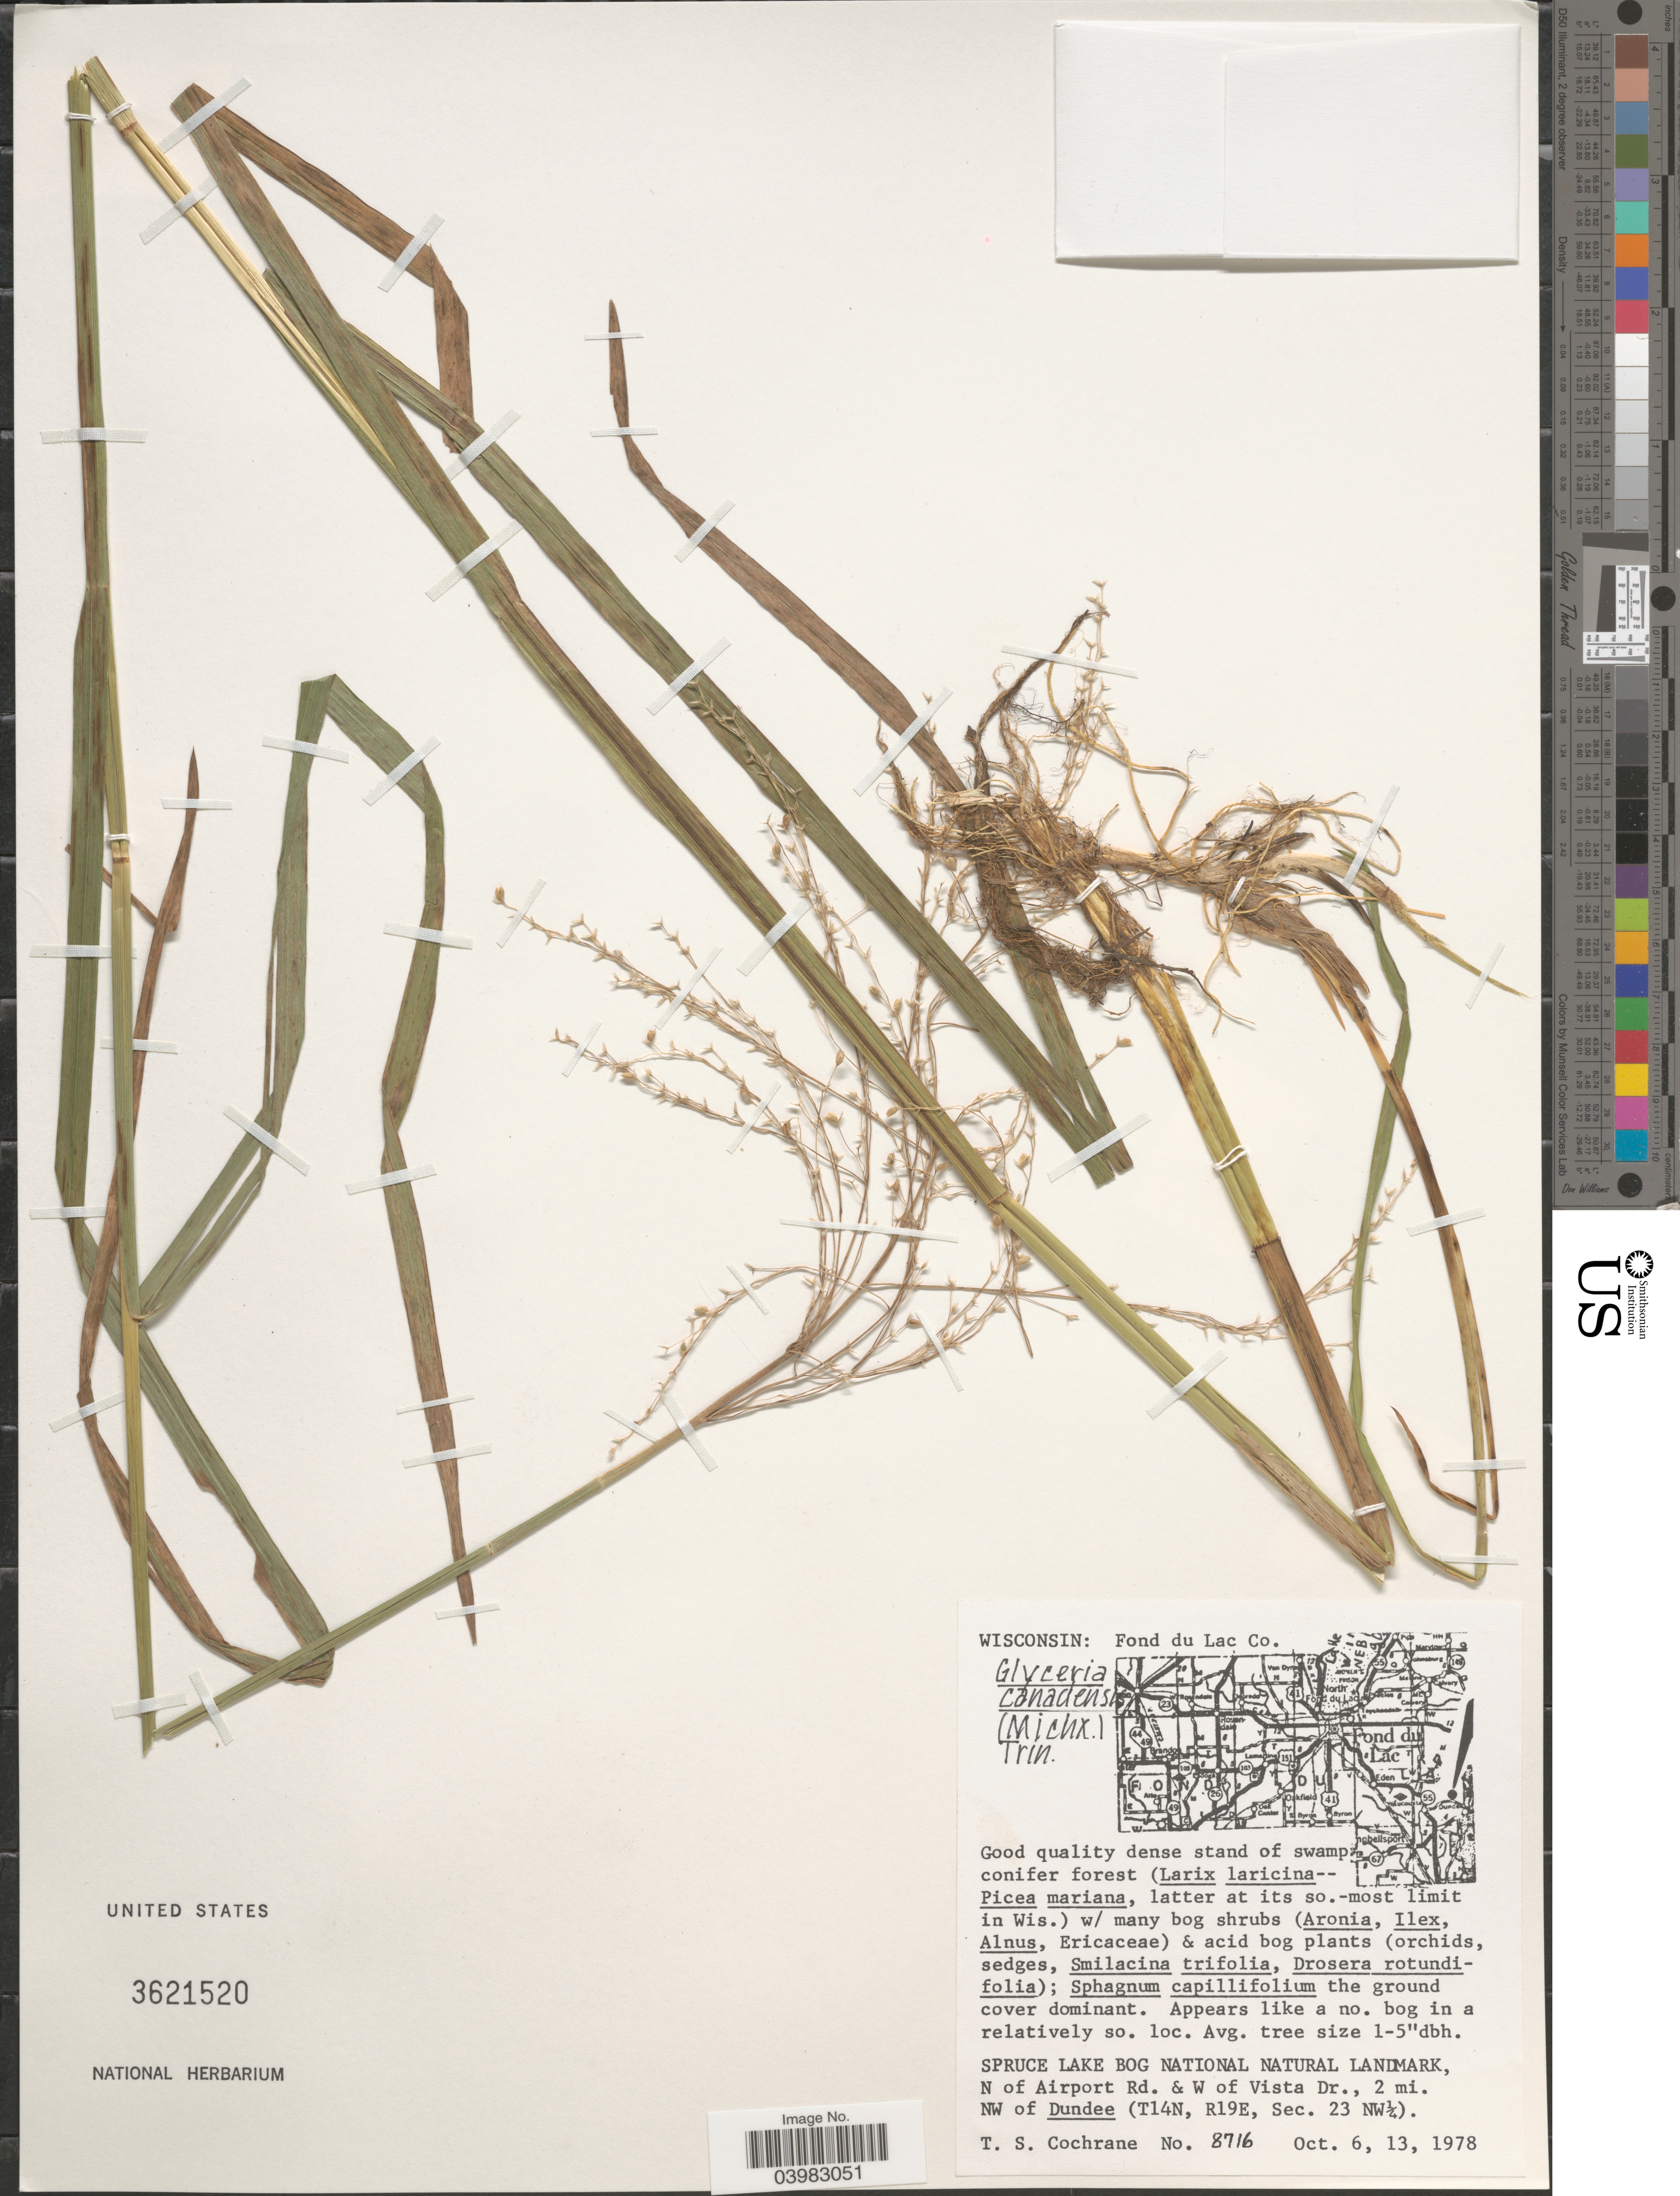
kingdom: Plantae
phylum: Tracheophyta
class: Liliopsida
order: Poales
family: Poaceae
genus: Glyceria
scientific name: Glyceria canadensis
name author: (Michx.) Trin.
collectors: T. S. Cochrane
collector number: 8716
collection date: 1978-10-06/1978-10-13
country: United States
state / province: Wisconsin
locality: Fond du Lac Co. Spruce Lake Bog National Natural Landmark, N of Airport Rd. & W of Vista Dr., 2 mi. NW of Dundee (T14N, R19E, Sec. 23 NW¼).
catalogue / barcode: US 3621520